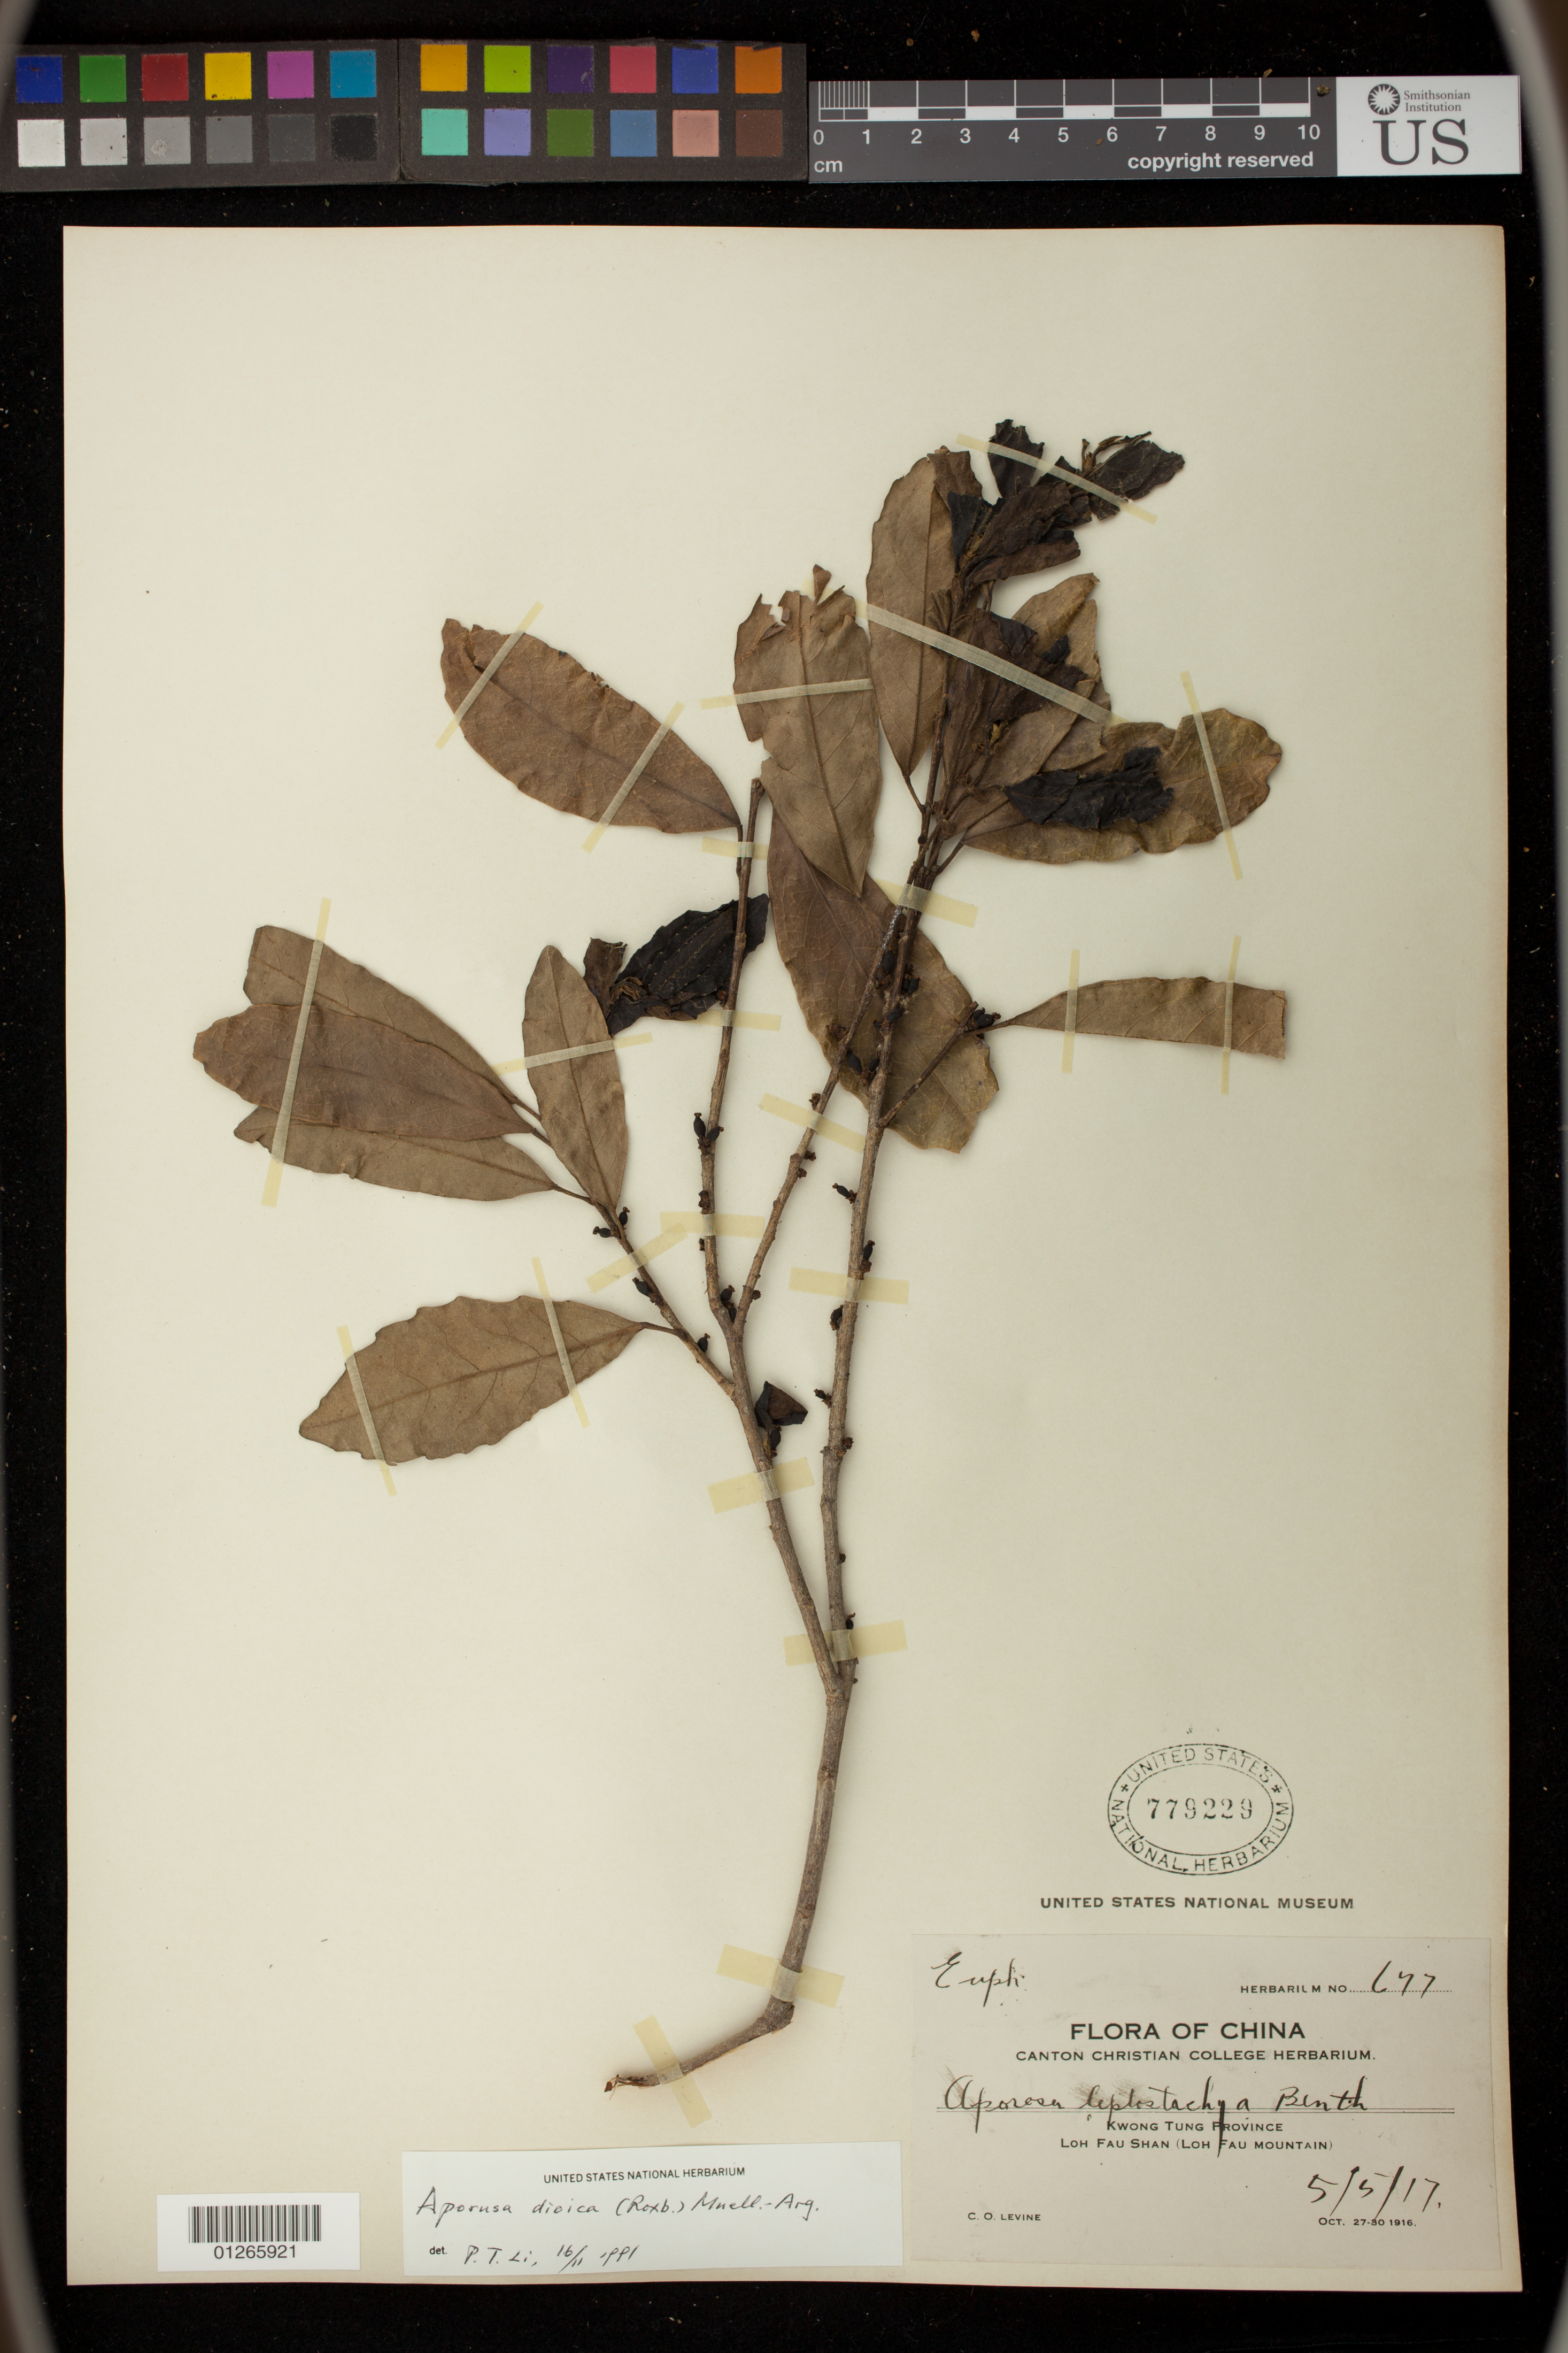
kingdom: Plantae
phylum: Tracheophyta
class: Magnoliopsida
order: Malpighiales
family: Phyllanthaceae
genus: Aporosa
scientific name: Aporosa octandra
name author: (Buch.-Ham. & D. Don) Vickery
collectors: C. O. Levine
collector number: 677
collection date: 1917-05-05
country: China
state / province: Guangdong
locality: Loh Fau Shan (Loh Fau Mountain)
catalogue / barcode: US 799229